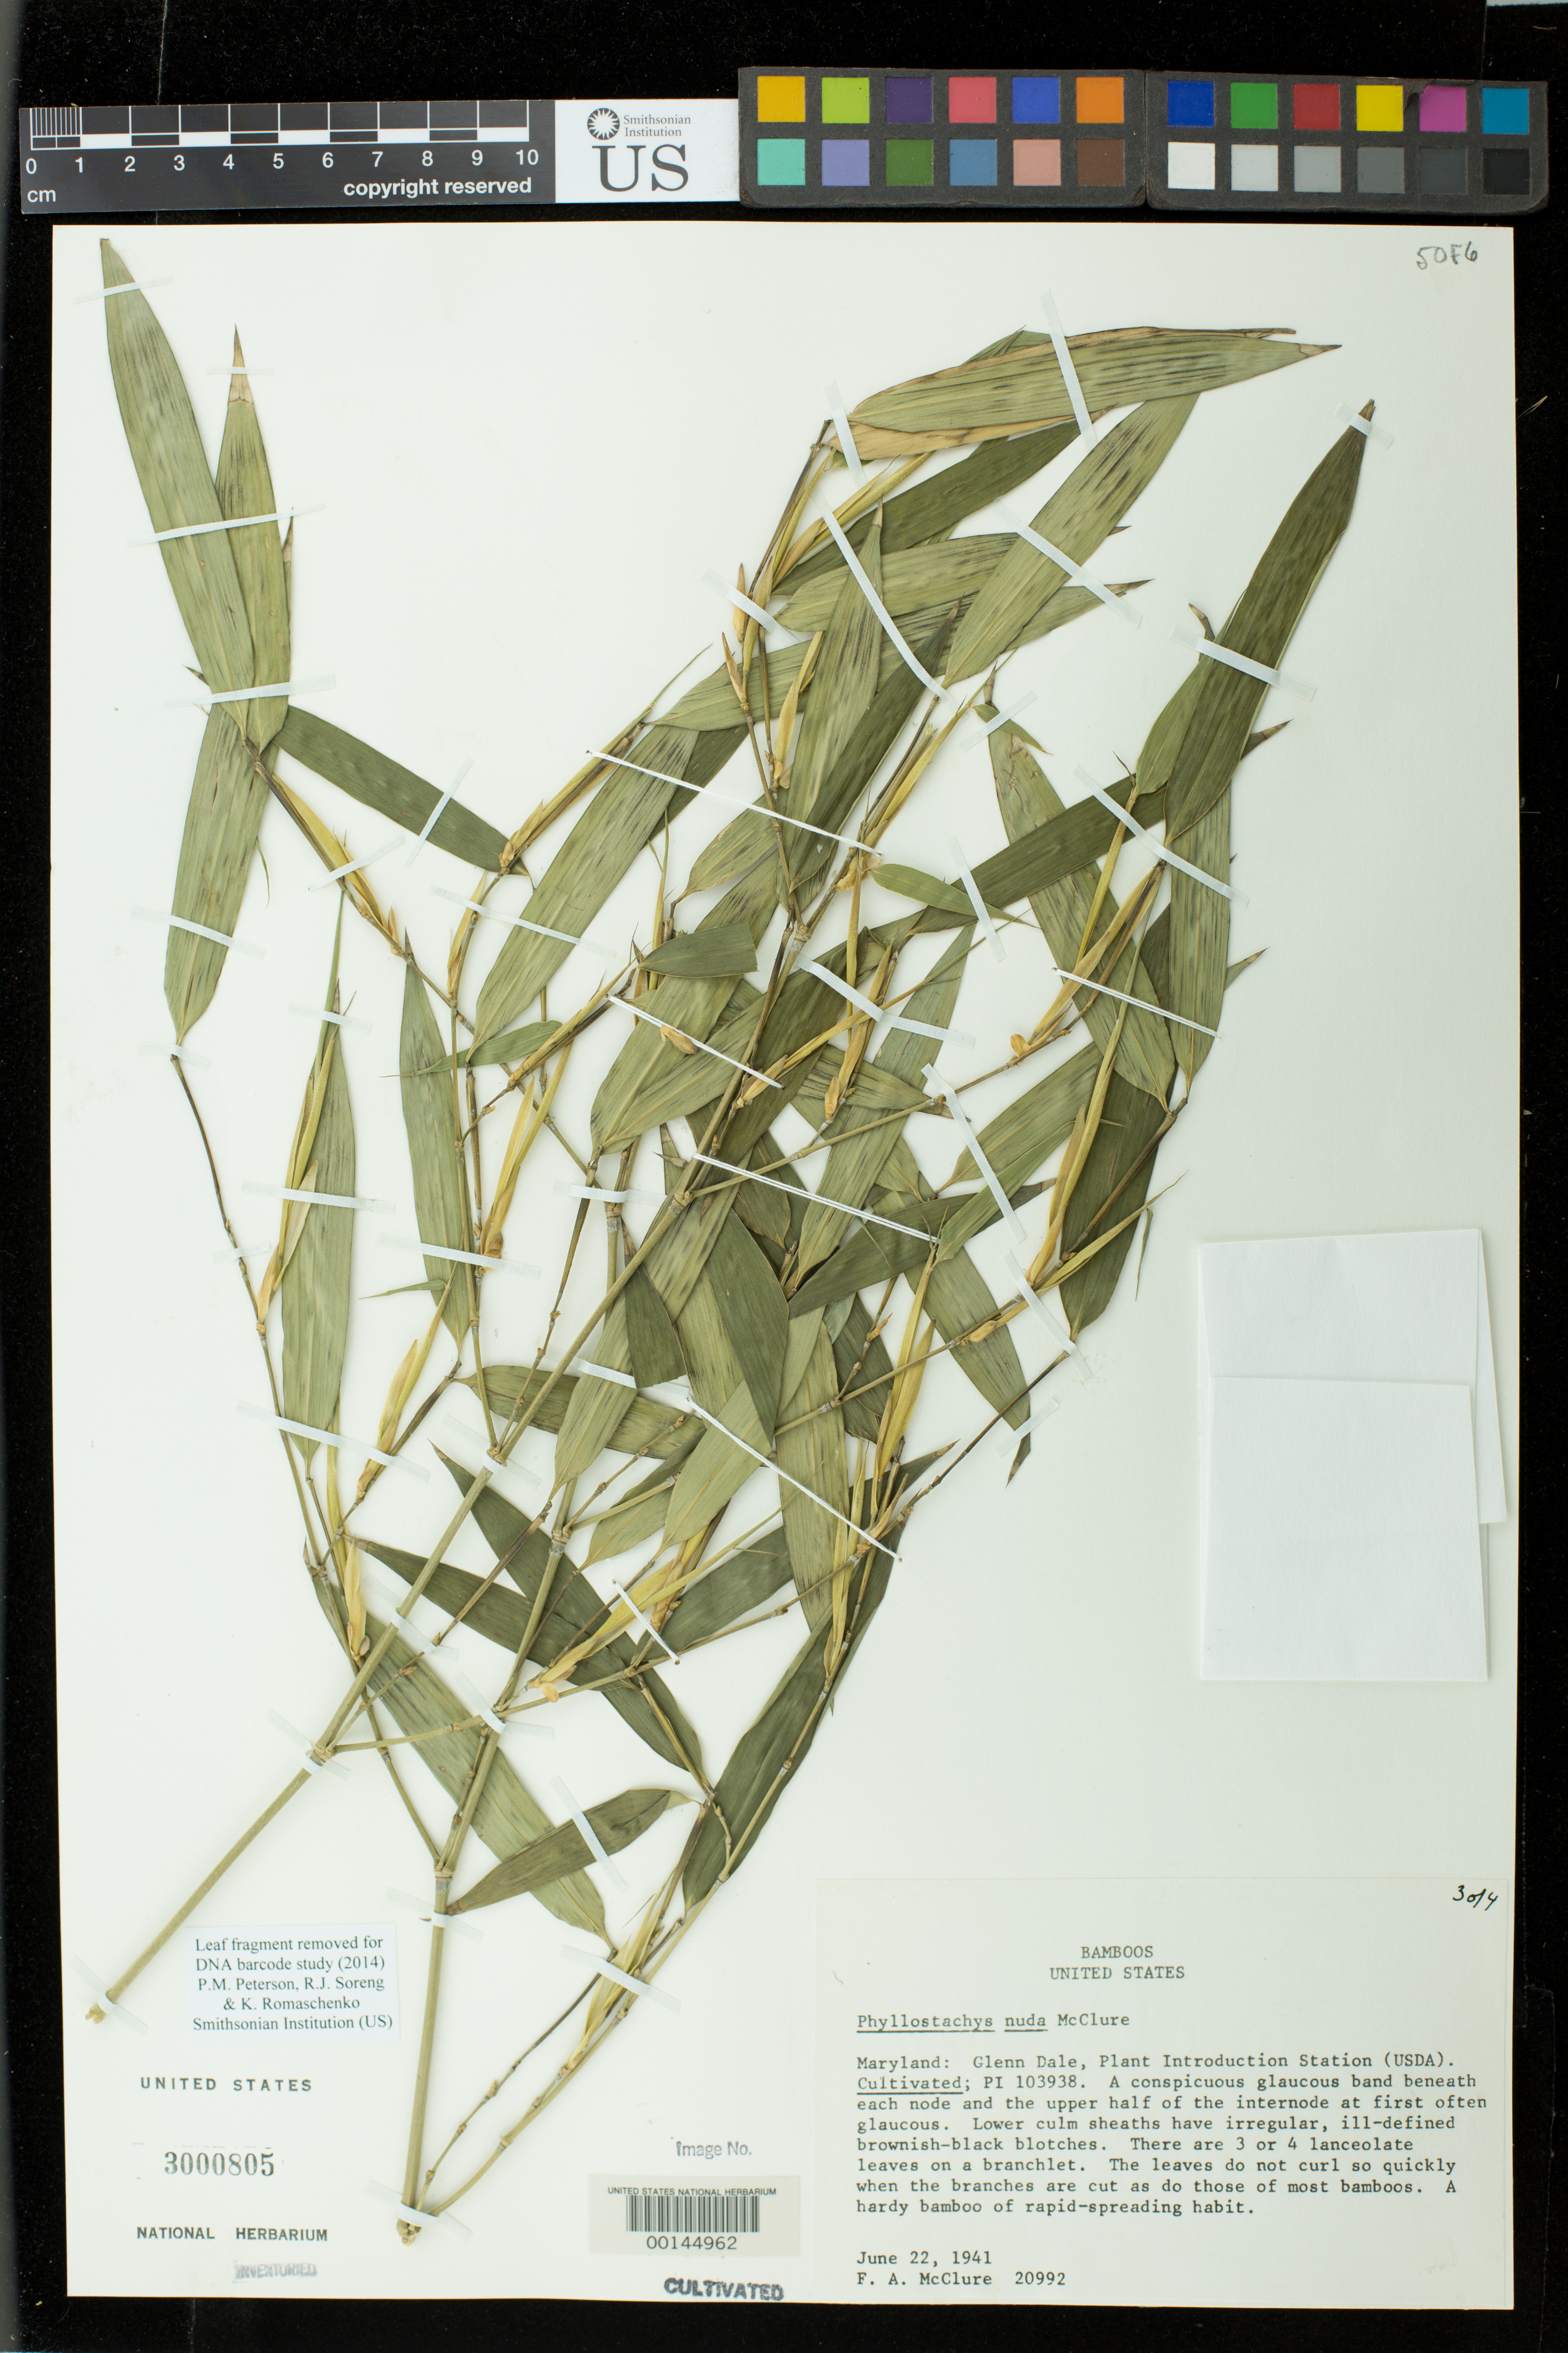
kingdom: Plantae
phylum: Tracheophyta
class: Liliopsida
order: Poales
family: Poaceae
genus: Phyllostachys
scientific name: Phyllostachys nuda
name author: McClure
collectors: F. A. McClure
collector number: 20992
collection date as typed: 22 Jun 1941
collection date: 1941-06-22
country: United States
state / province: Maryland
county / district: Prince George's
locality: Glenn dale, p.i. station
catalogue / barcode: US 3000805